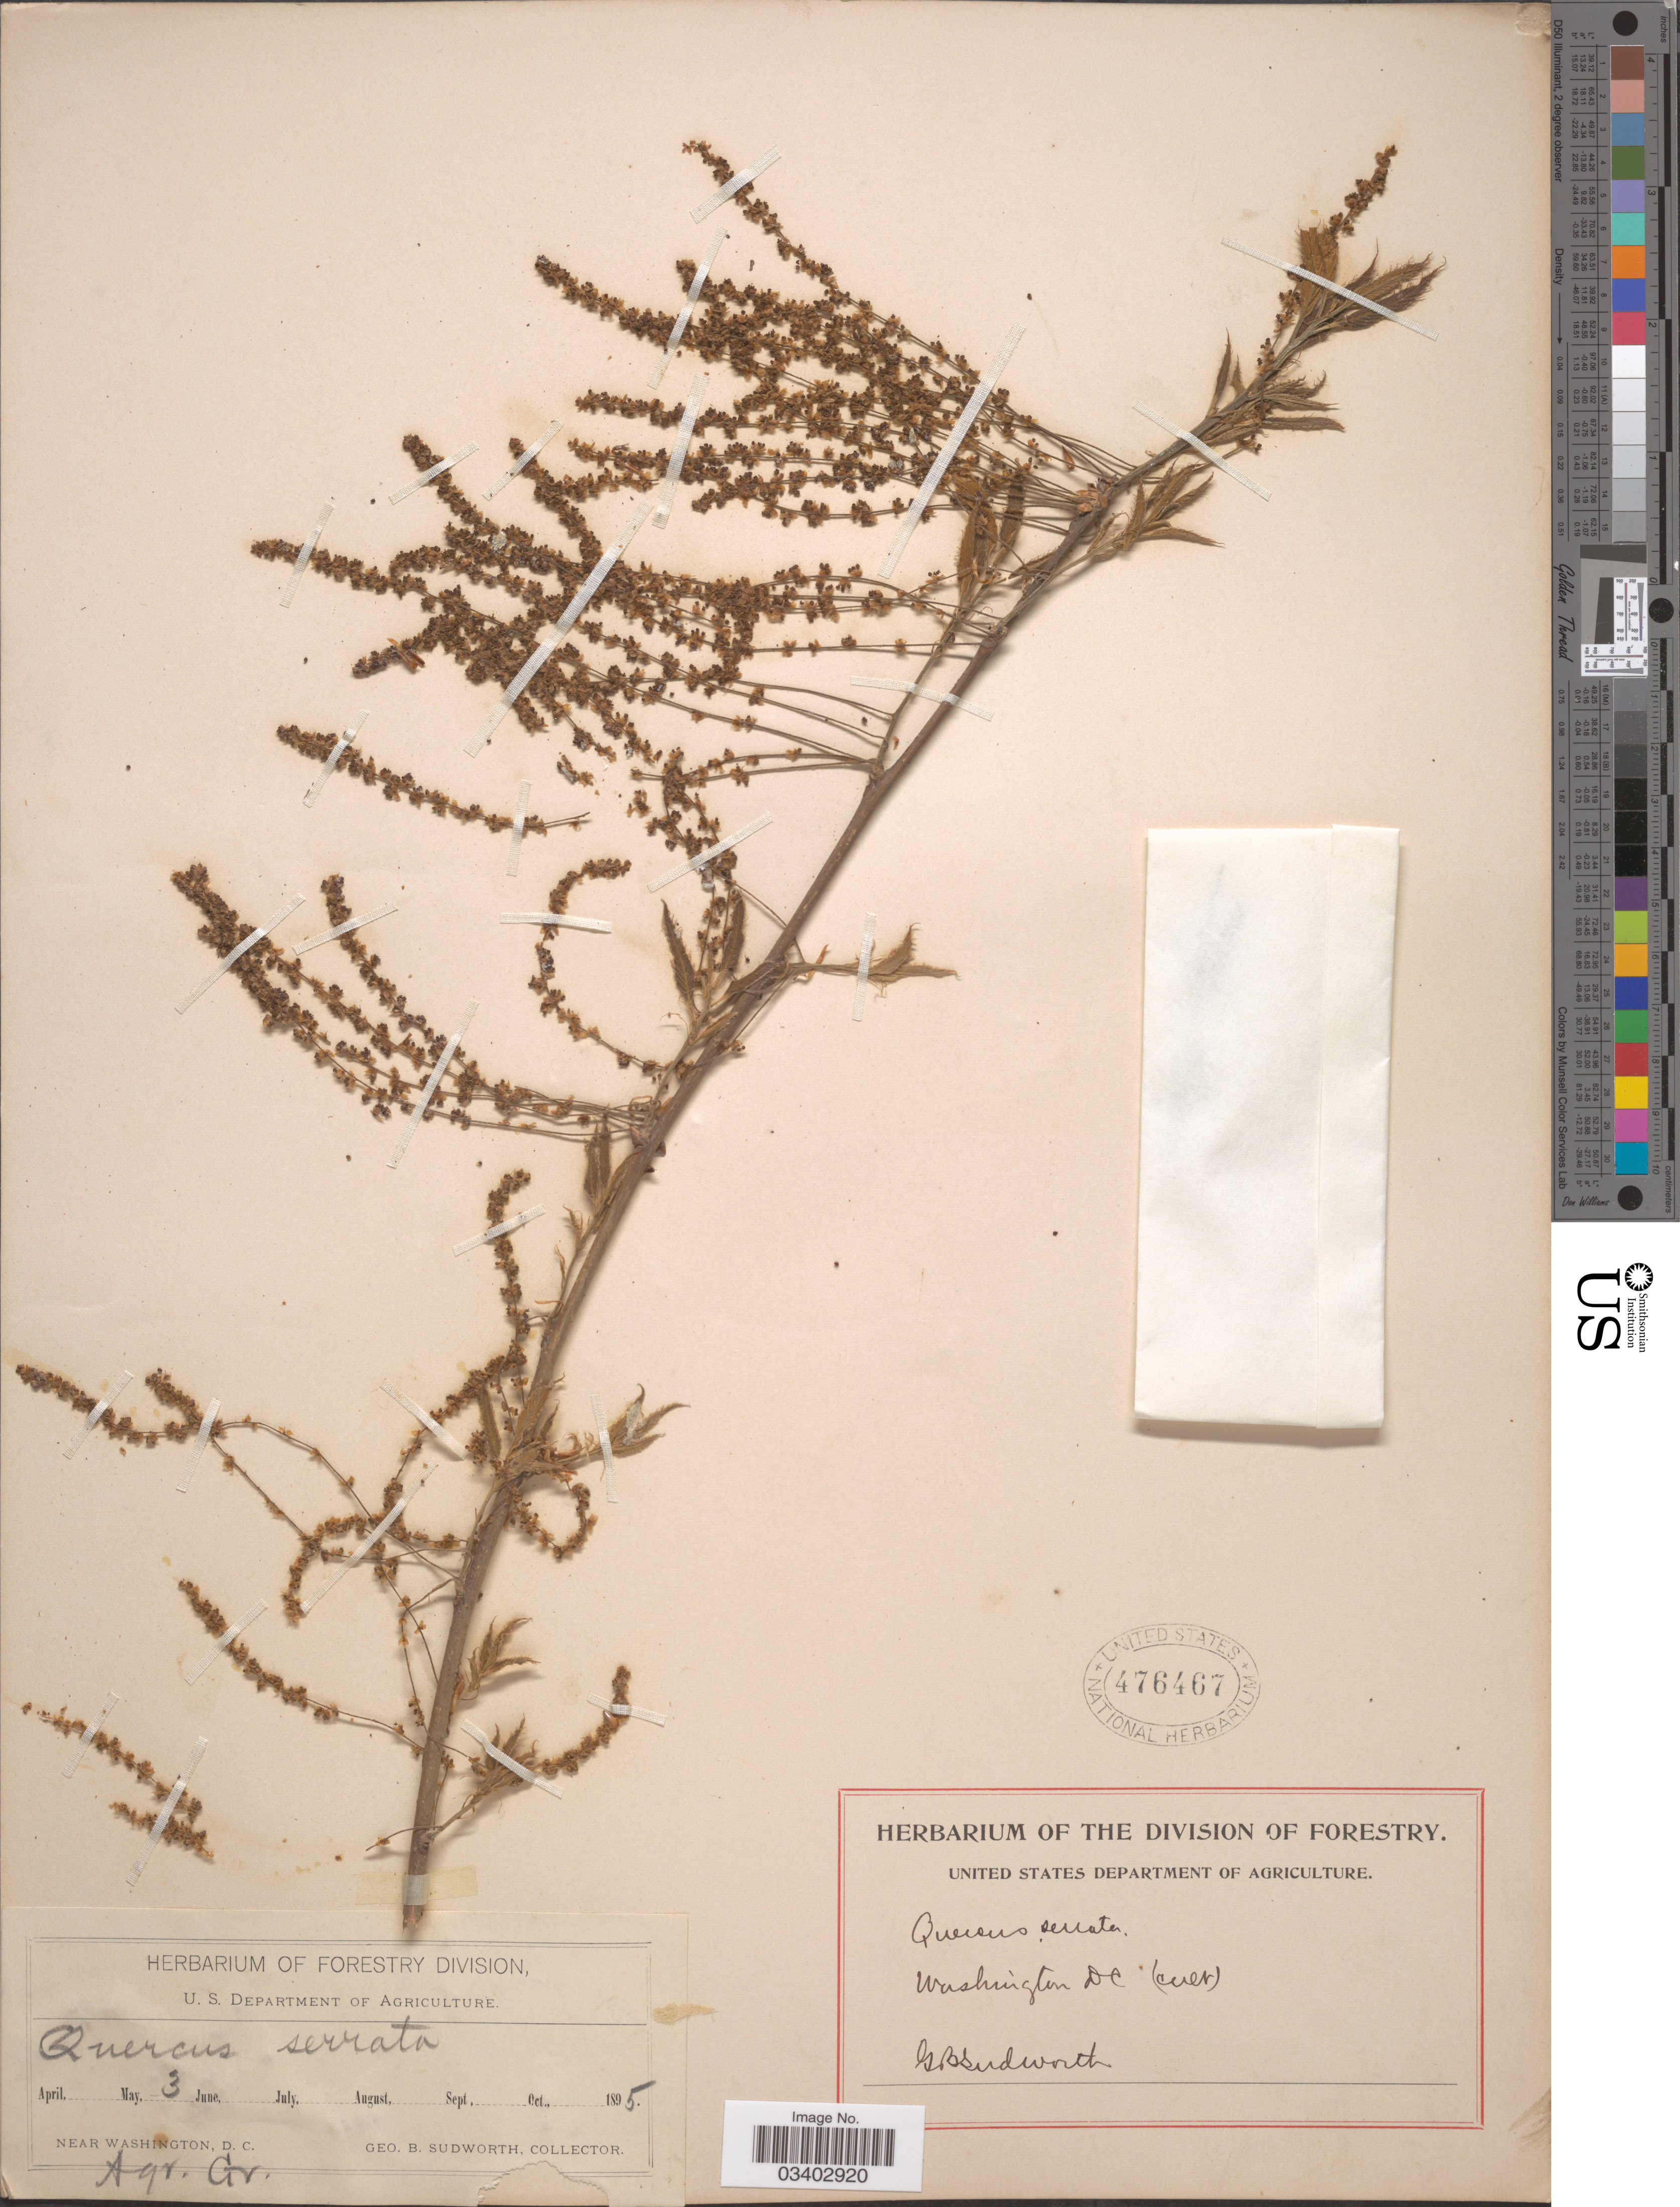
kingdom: Plantae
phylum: Tracheophyta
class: Magnoliopsida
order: Fagales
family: Fagaceae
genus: Quercus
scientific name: Quercus serrata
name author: Thunb.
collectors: G. B. Sudworth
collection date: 1895-05-03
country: United States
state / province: District of Columbia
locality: Near Washington, D. C. Agr. Gr.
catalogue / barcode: US 476467